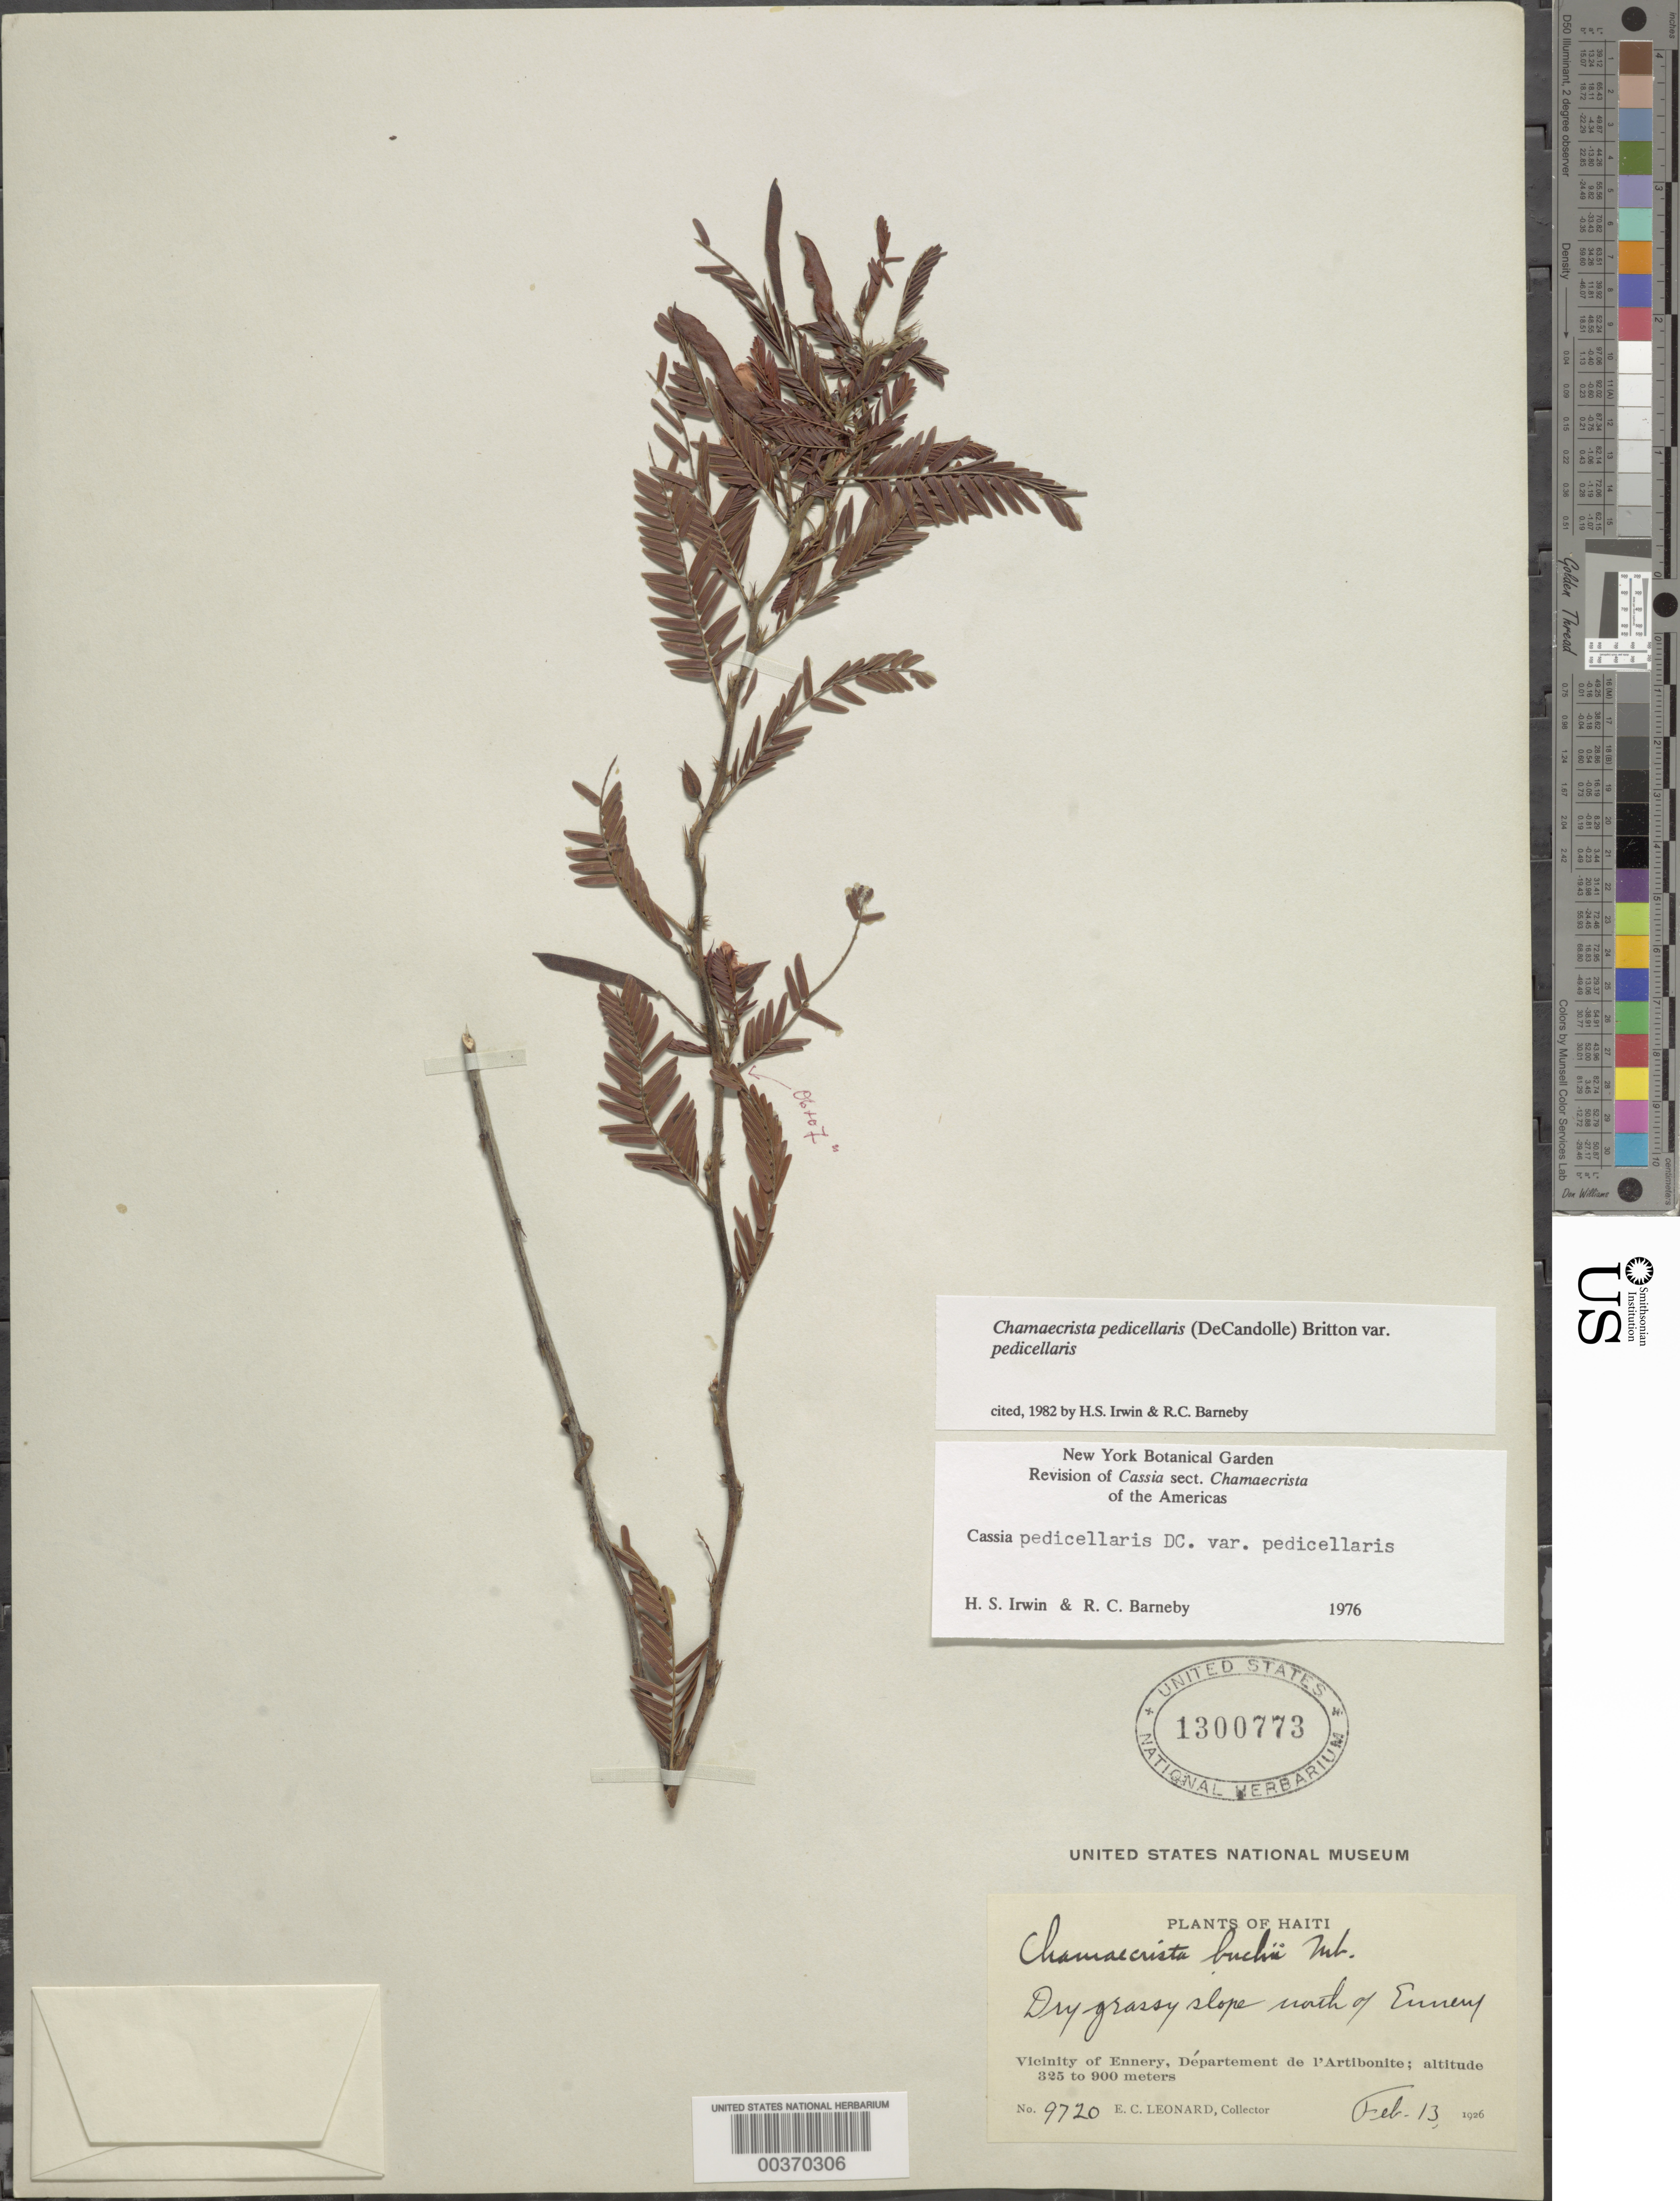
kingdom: Plantae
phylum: Tracheophyta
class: Magnoliopsida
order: Fabales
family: Fabaceae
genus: Chamaecrista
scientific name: Chamaecrista pedicellaris var. pedicellaris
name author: Britton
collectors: E. C. Leonard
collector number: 9720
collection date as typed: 13 Feb 1926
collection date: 1926-02-13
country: Haiti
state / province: Artibonite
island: Hispaniola Island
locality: Slope n of ennery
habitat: Dry grassy slope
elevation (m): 325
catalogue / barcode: US 1300773